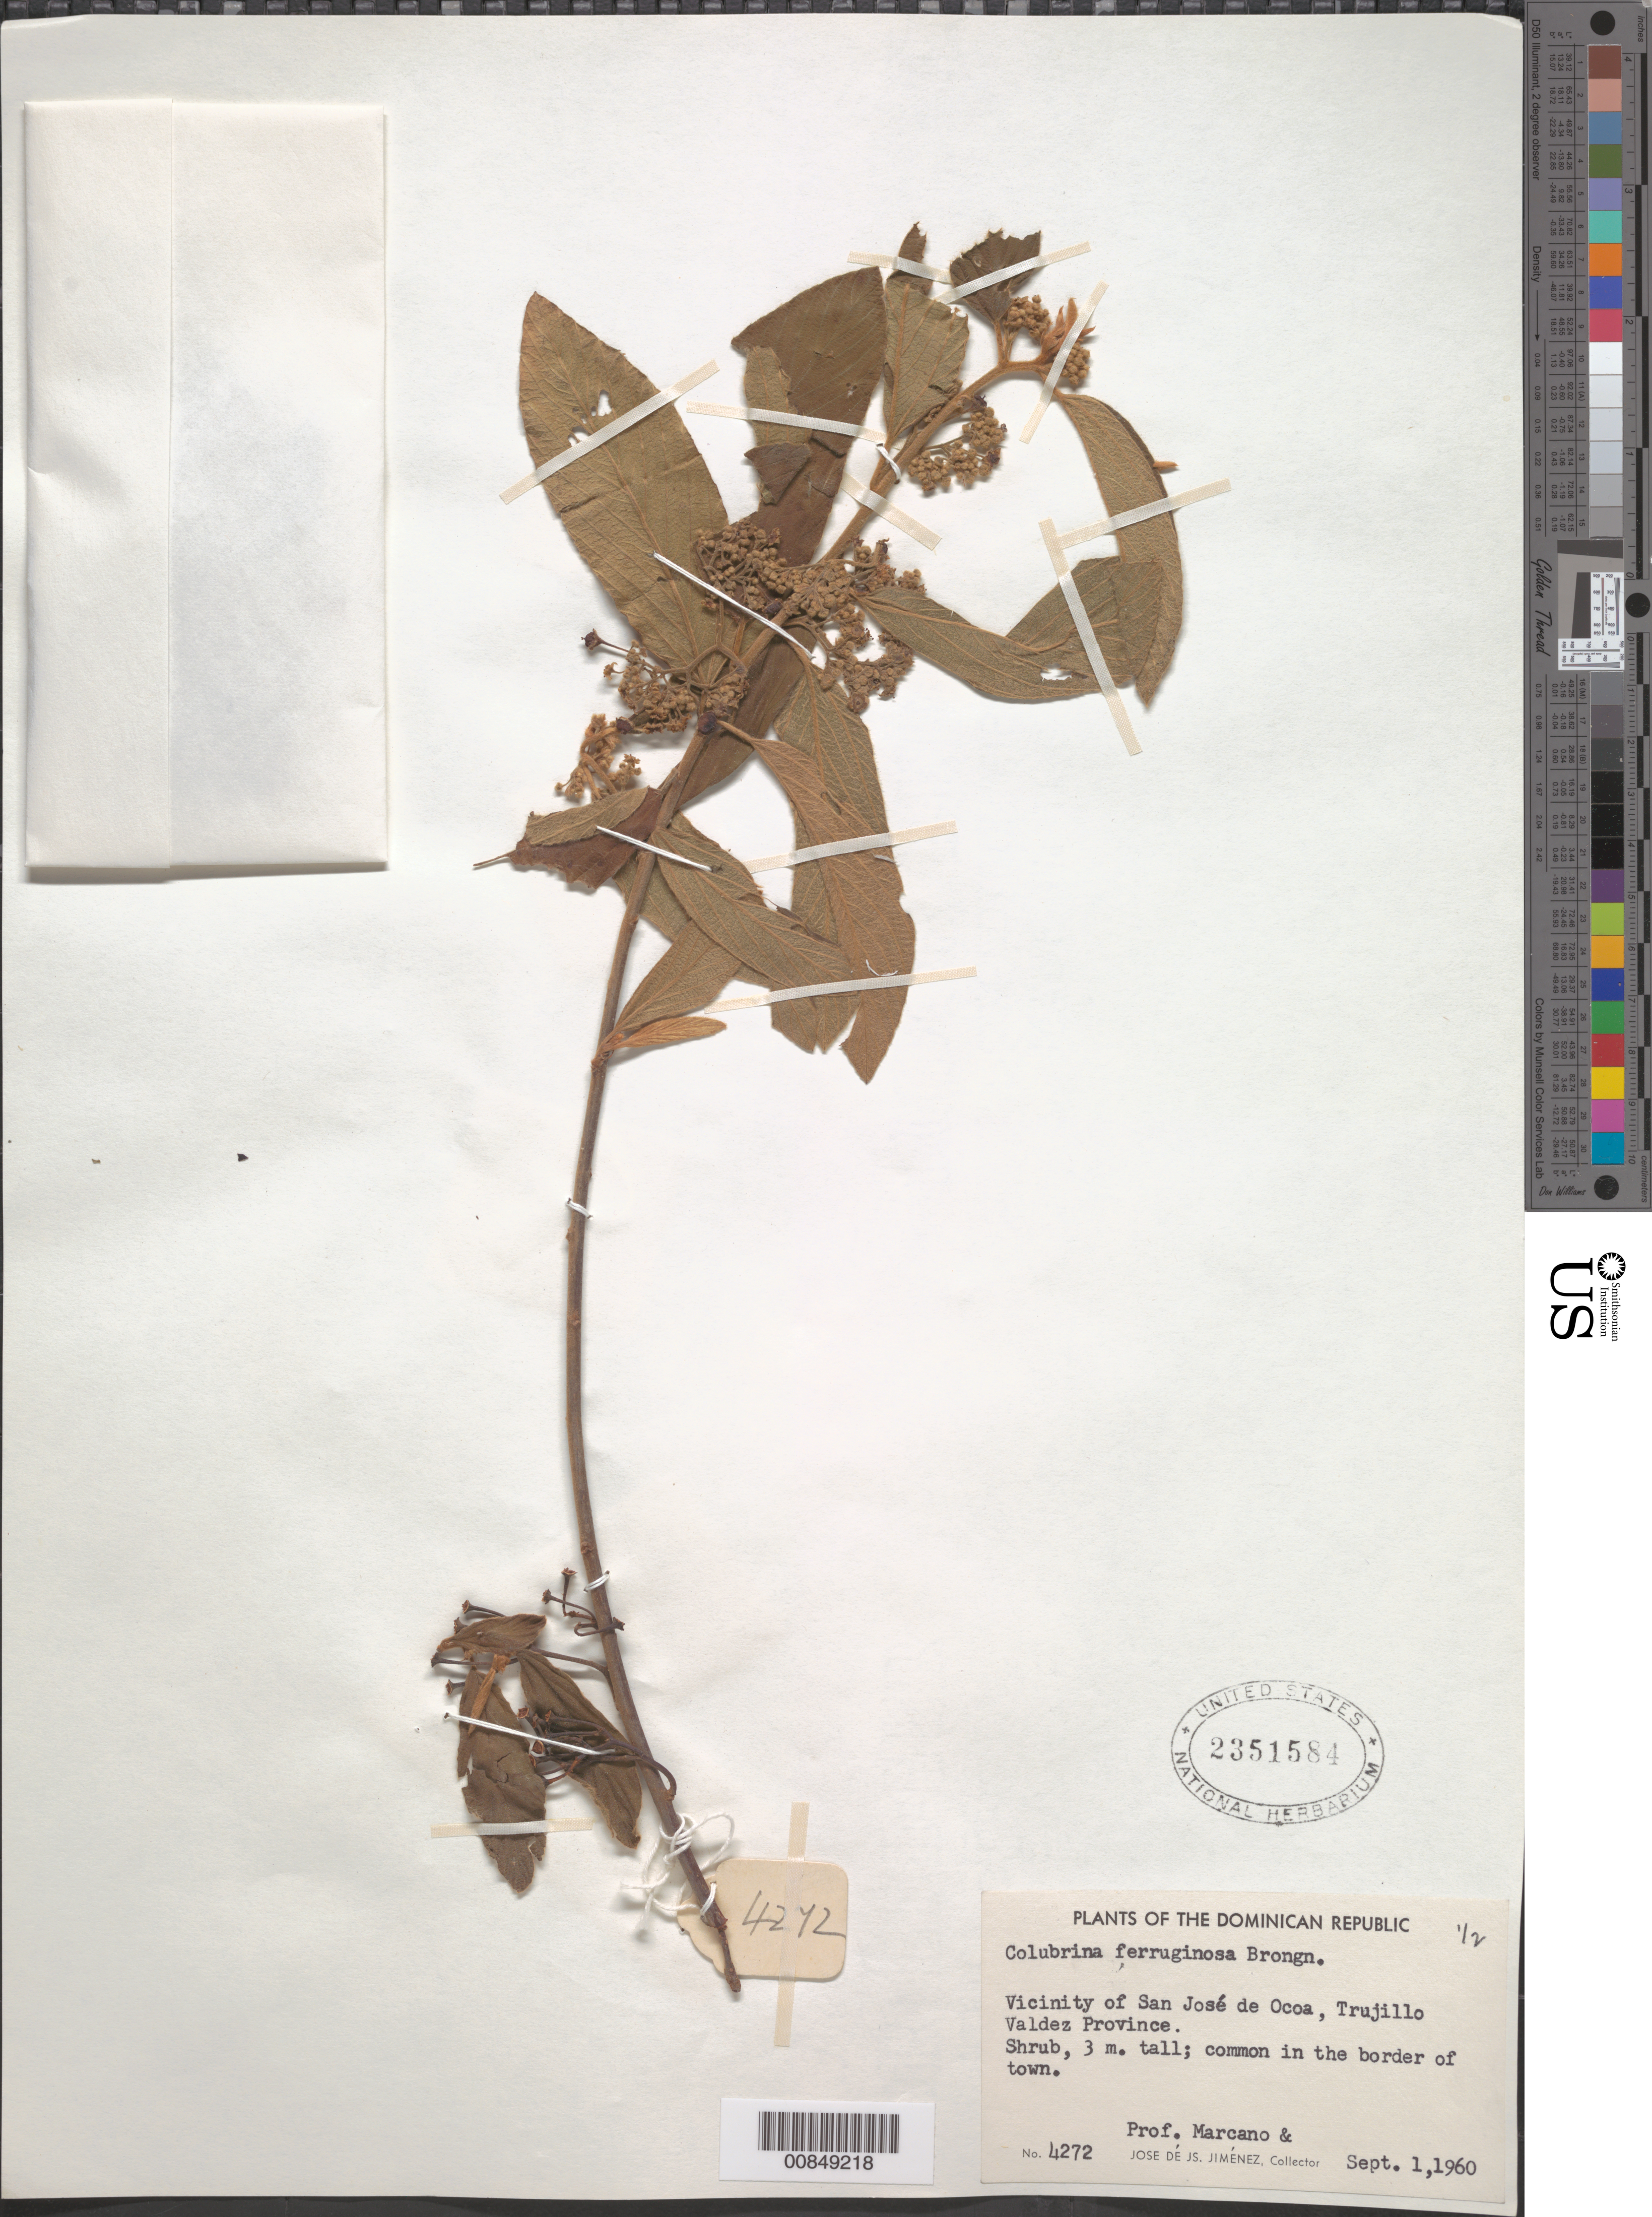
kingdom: Plantae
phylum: Tracheophyta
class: Magnoliopsida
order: Rosales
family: Rhamnaceae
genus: Colubrina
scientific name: Colubrina arborescens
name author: (Mill.) Sarg.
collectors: J. J. Jiménez Almonte & E. J. Marcano F.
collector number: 4272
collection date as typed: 01 Sep 1960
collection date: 1960-09-01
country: Dominican Republic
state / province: Peravia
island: Hispaniola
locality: Vicinity of San José de Ocoa, in the border of town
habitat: Boder of town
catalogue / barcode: US 2351584